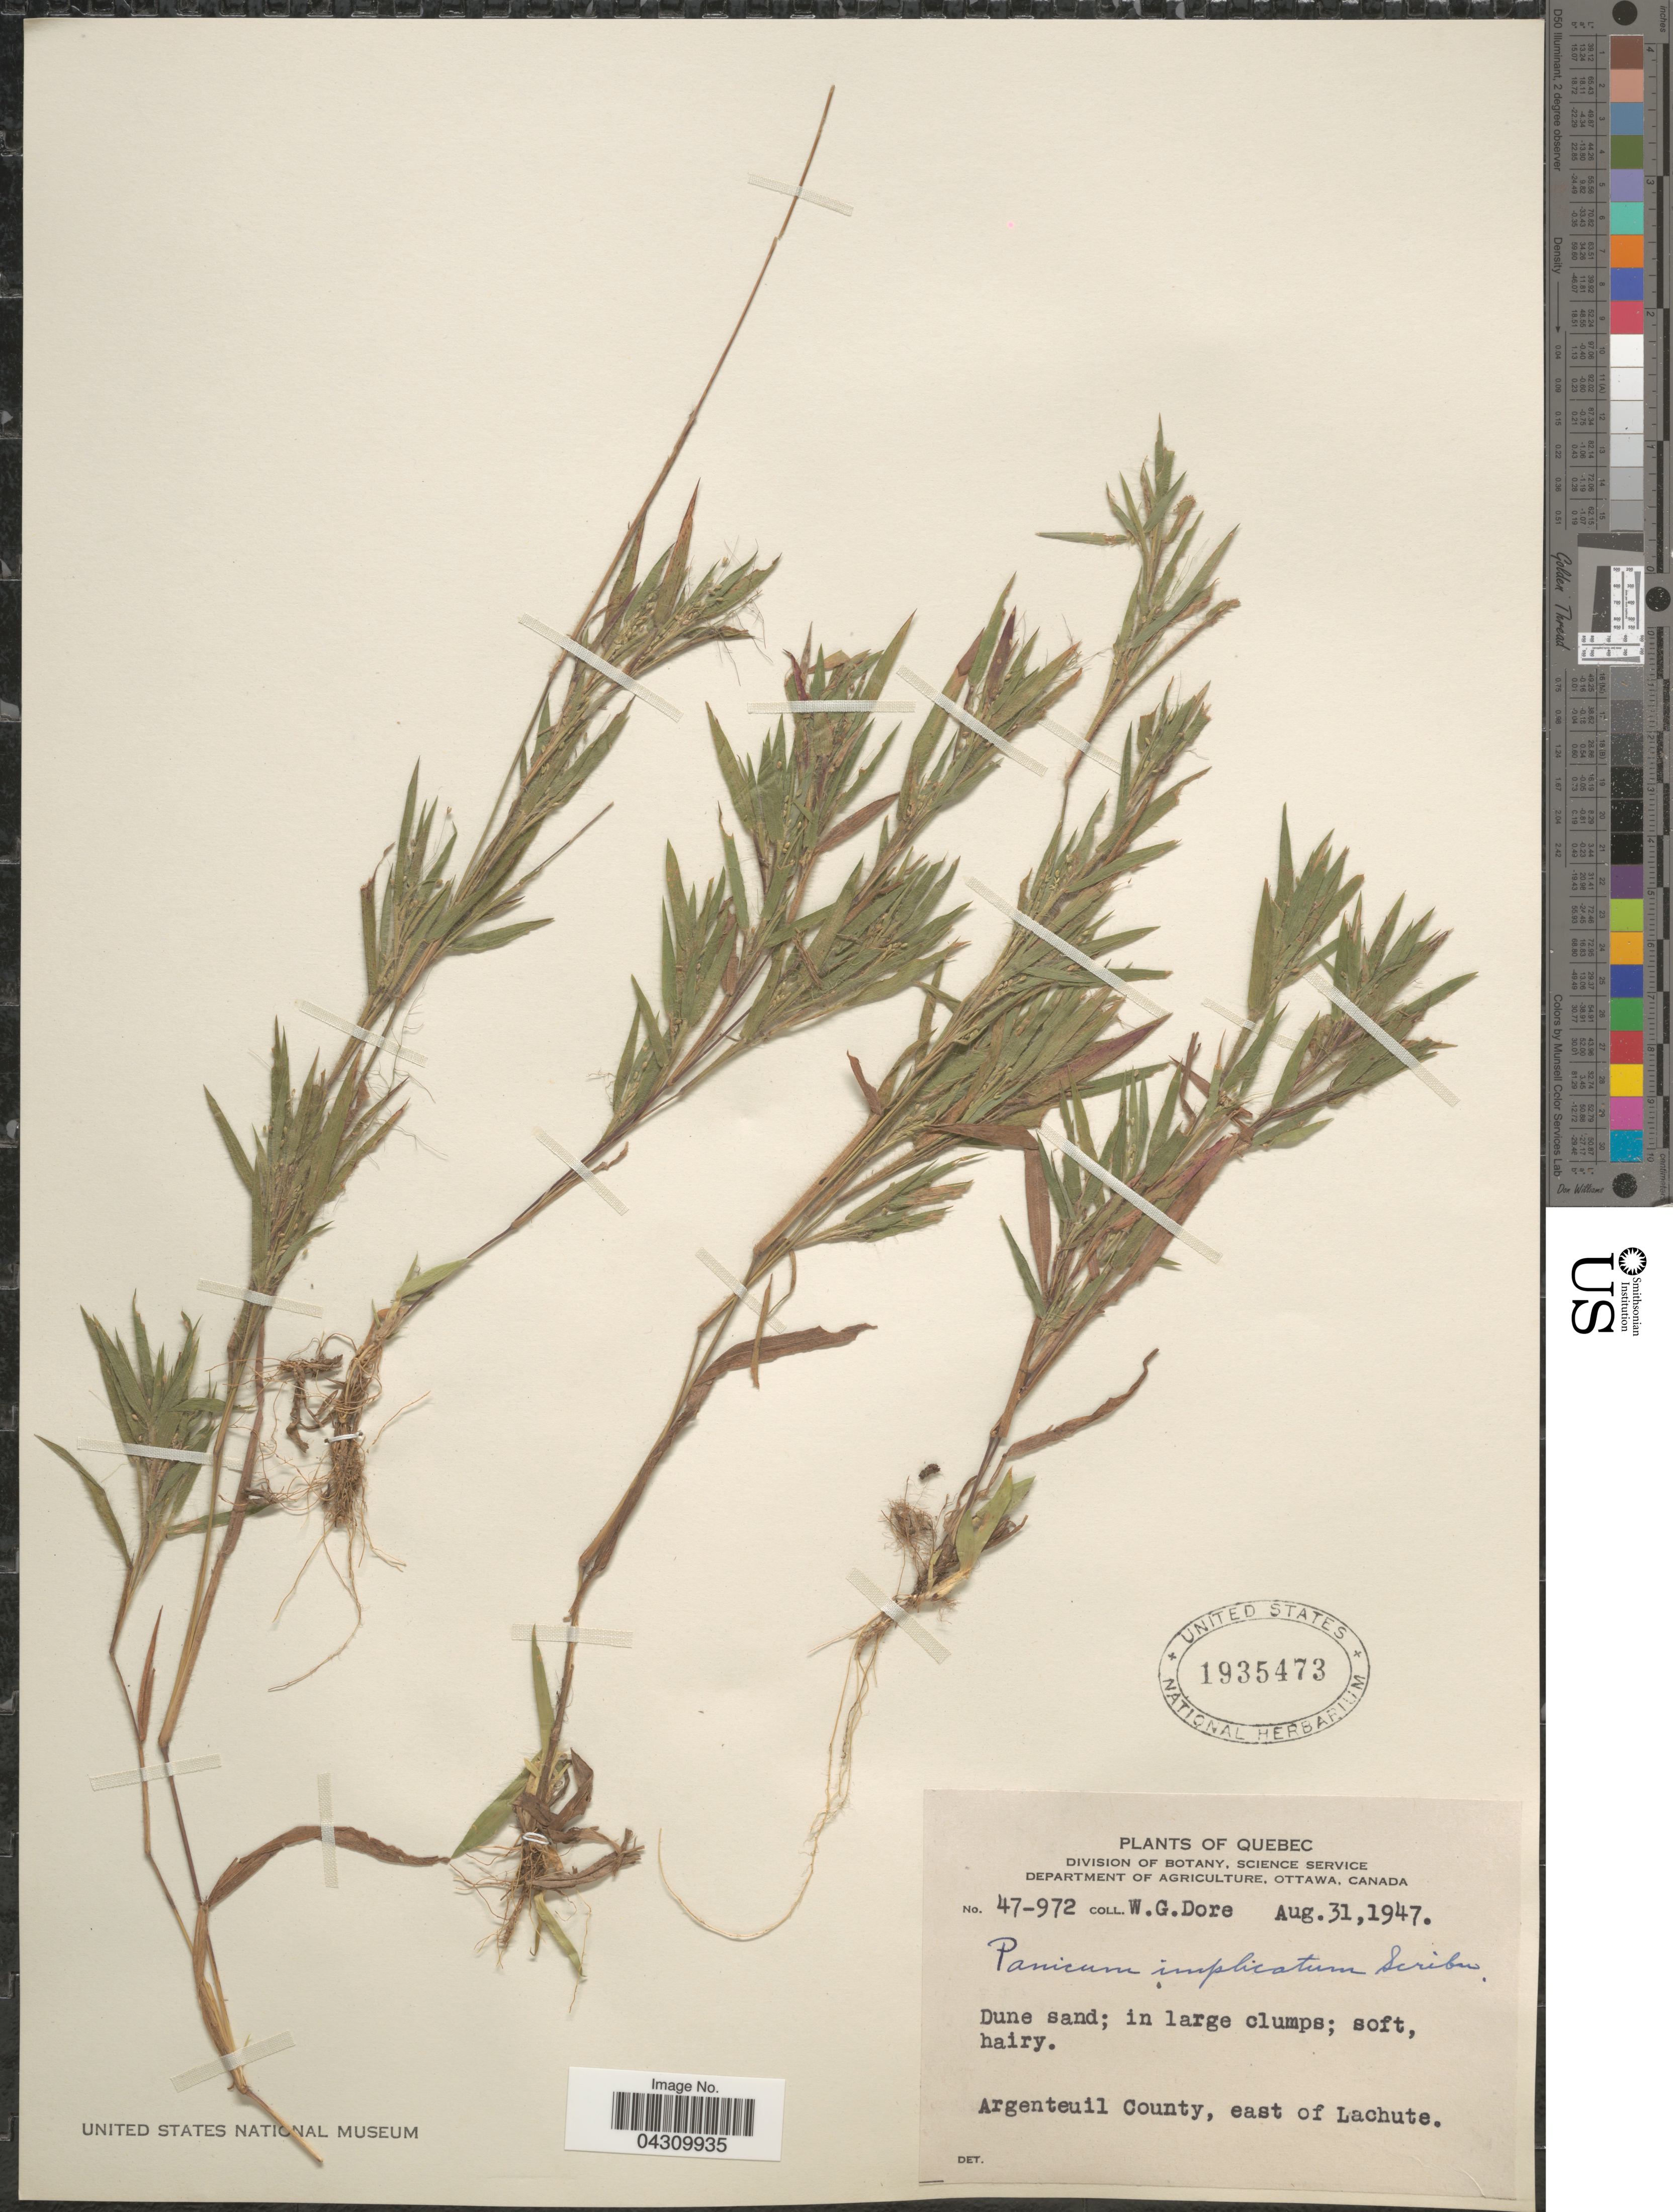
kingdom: Plantae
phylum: Tracheophyta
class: Liliopsida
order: Poales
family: Poaceae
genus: Dichanthelium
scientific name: Dichanthelium acuminatum var. acuminatum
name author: (Sw.) Gould & C.A. Clark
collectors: W. Dore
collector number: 47-972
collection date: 1947-08-31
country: Canada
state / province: Quebec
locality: Argenteuil County, east of Lachute.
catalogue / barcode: US 1935473